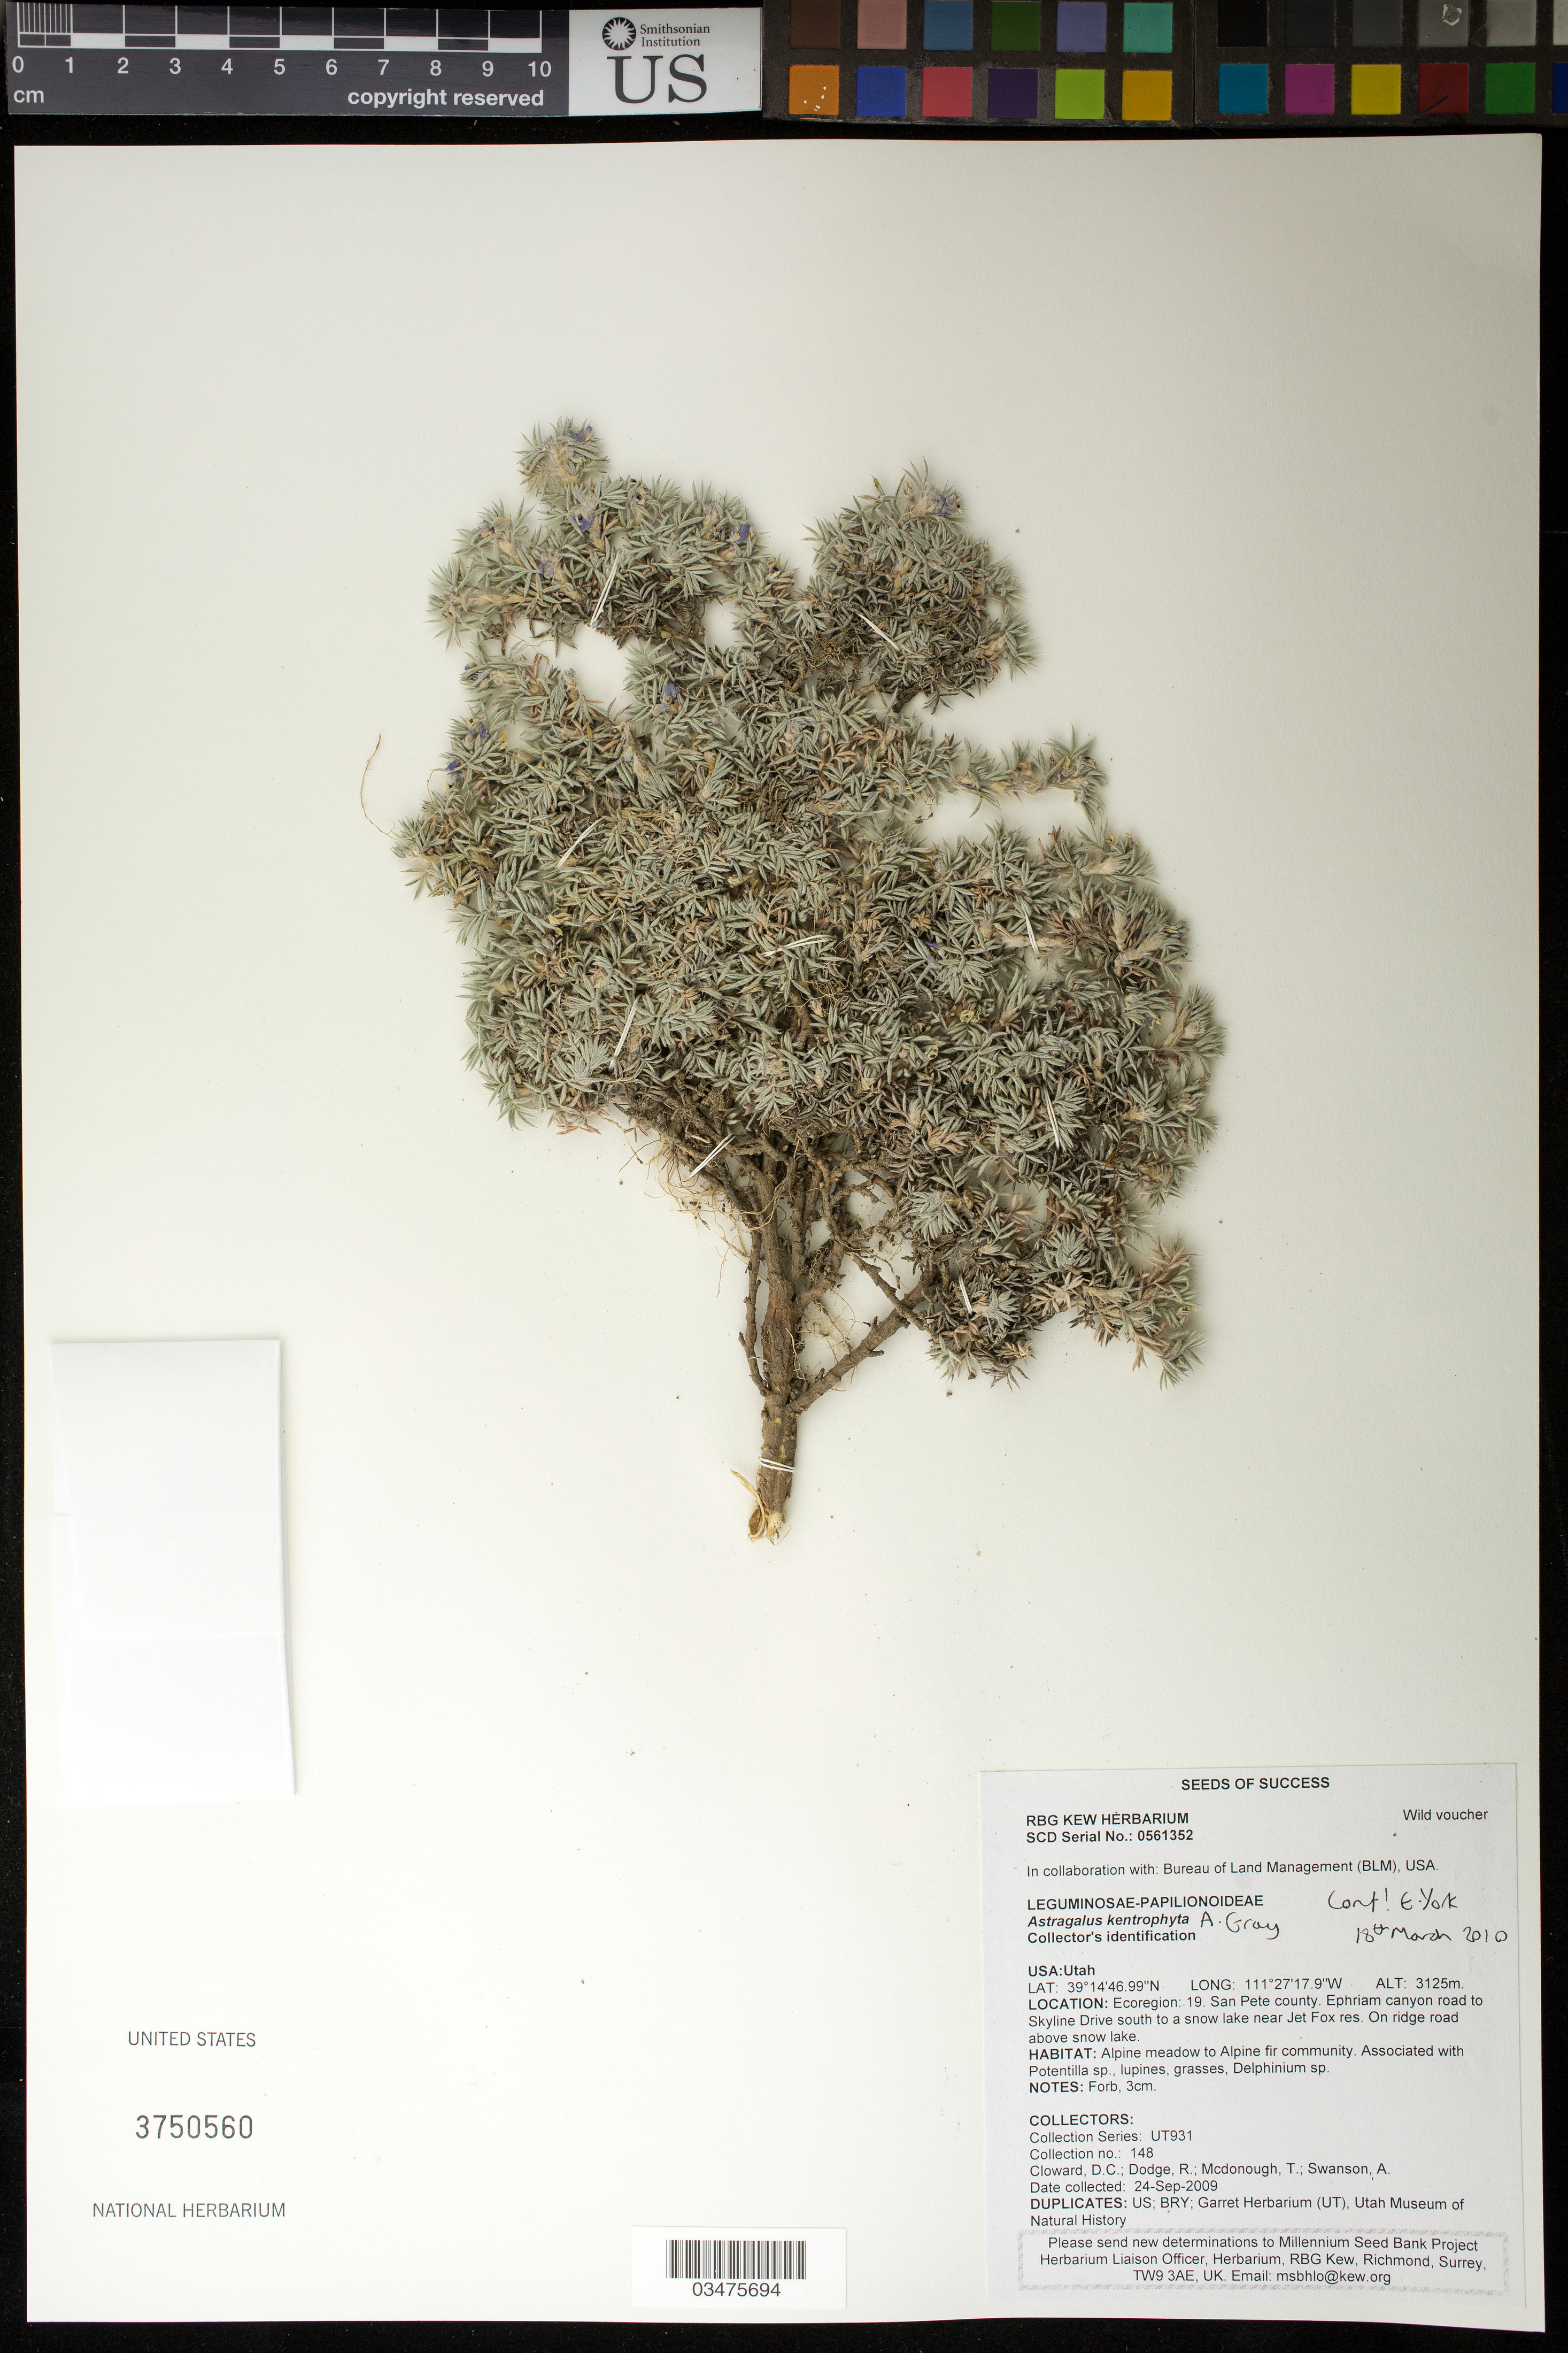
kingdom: Plantae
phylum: Tracheophyta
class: Magnoliopsida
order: Fabales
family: Fabaceae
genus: Astragalus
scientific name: Astragalus kentrophyta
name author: A. Gray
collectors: D. Cloward, R. Dodge, T. McDonough & A. Swanson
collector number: UT931-148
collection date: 2009-09-24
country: United States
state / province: Utah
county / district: San Pete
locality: Ephriam canyon road to Skyline Drive south to a snow lake near Jet Fox res.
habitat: Alpine meadow to Alpine fir community.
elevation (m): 3125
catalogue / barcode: US 3750560